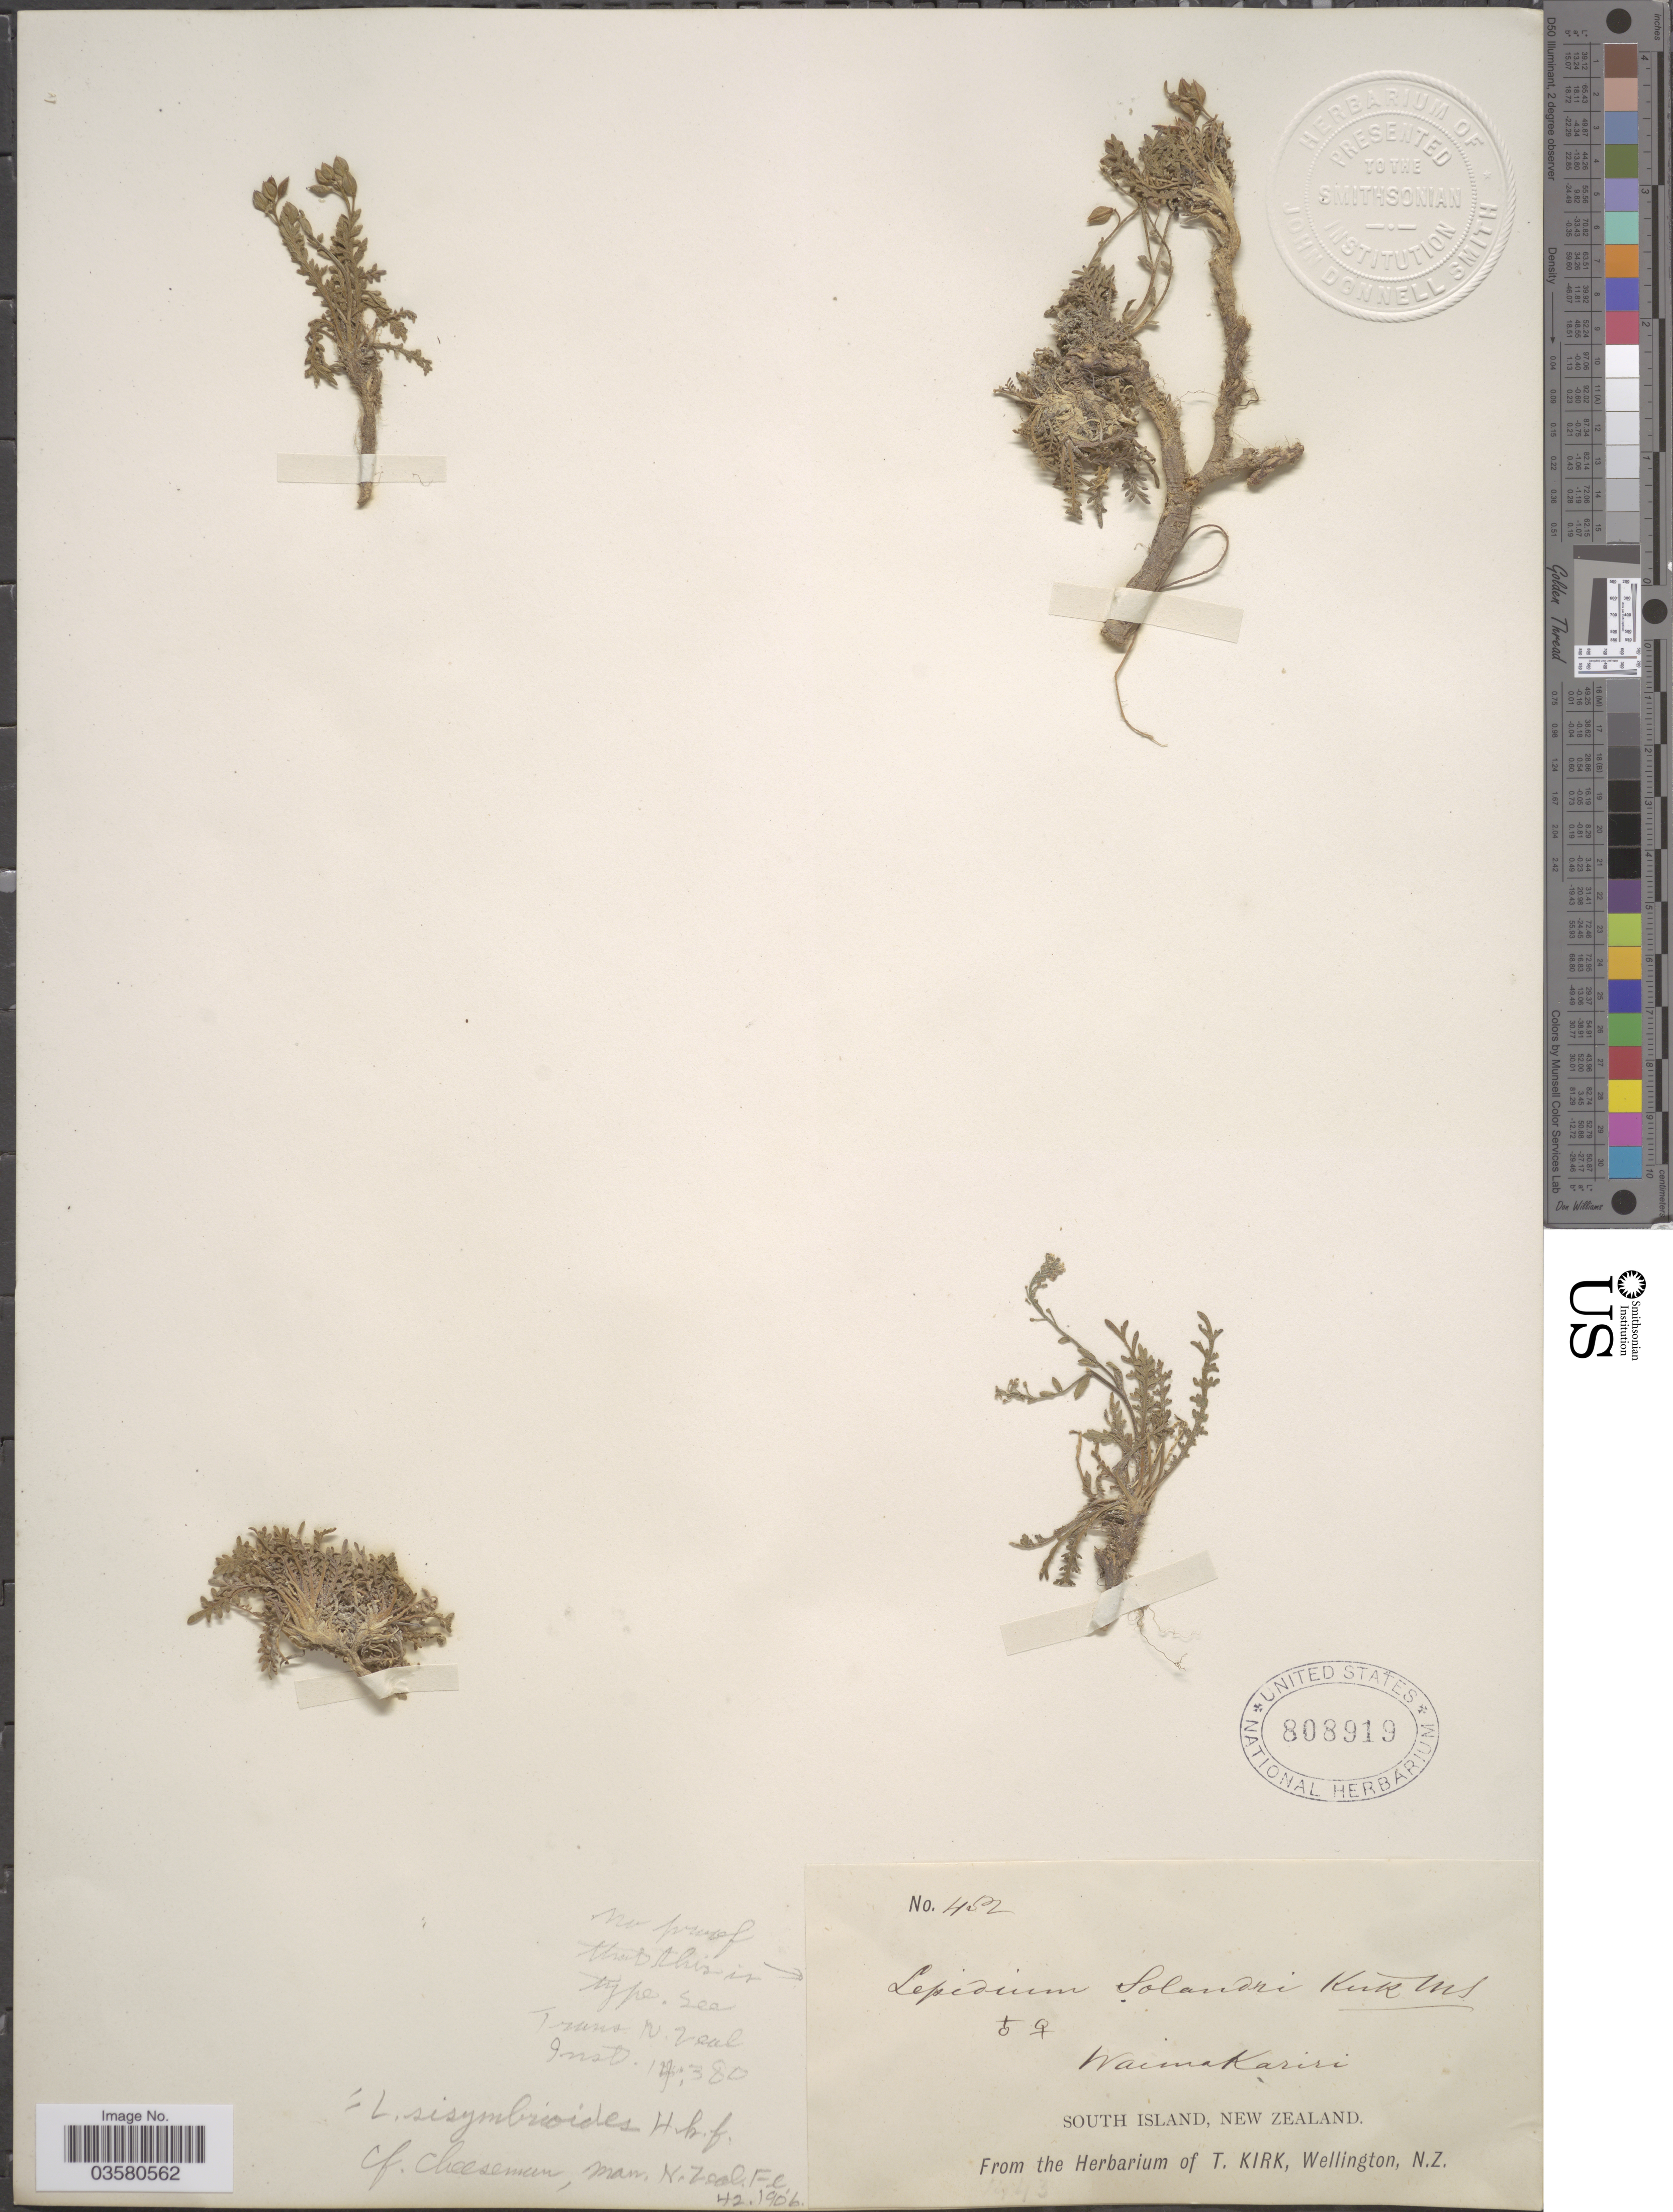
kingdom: Plantae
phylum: Tracheophyta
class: Magnoliopsida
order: Brassicales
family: Brassicaceae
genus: Lepidium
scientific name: Lepidium sisymbrioides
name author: Hook. f.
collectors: ex herb. T. Kirk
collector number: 452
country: New Zealand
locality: Waimakariri. South Island.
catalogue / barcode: US 808919